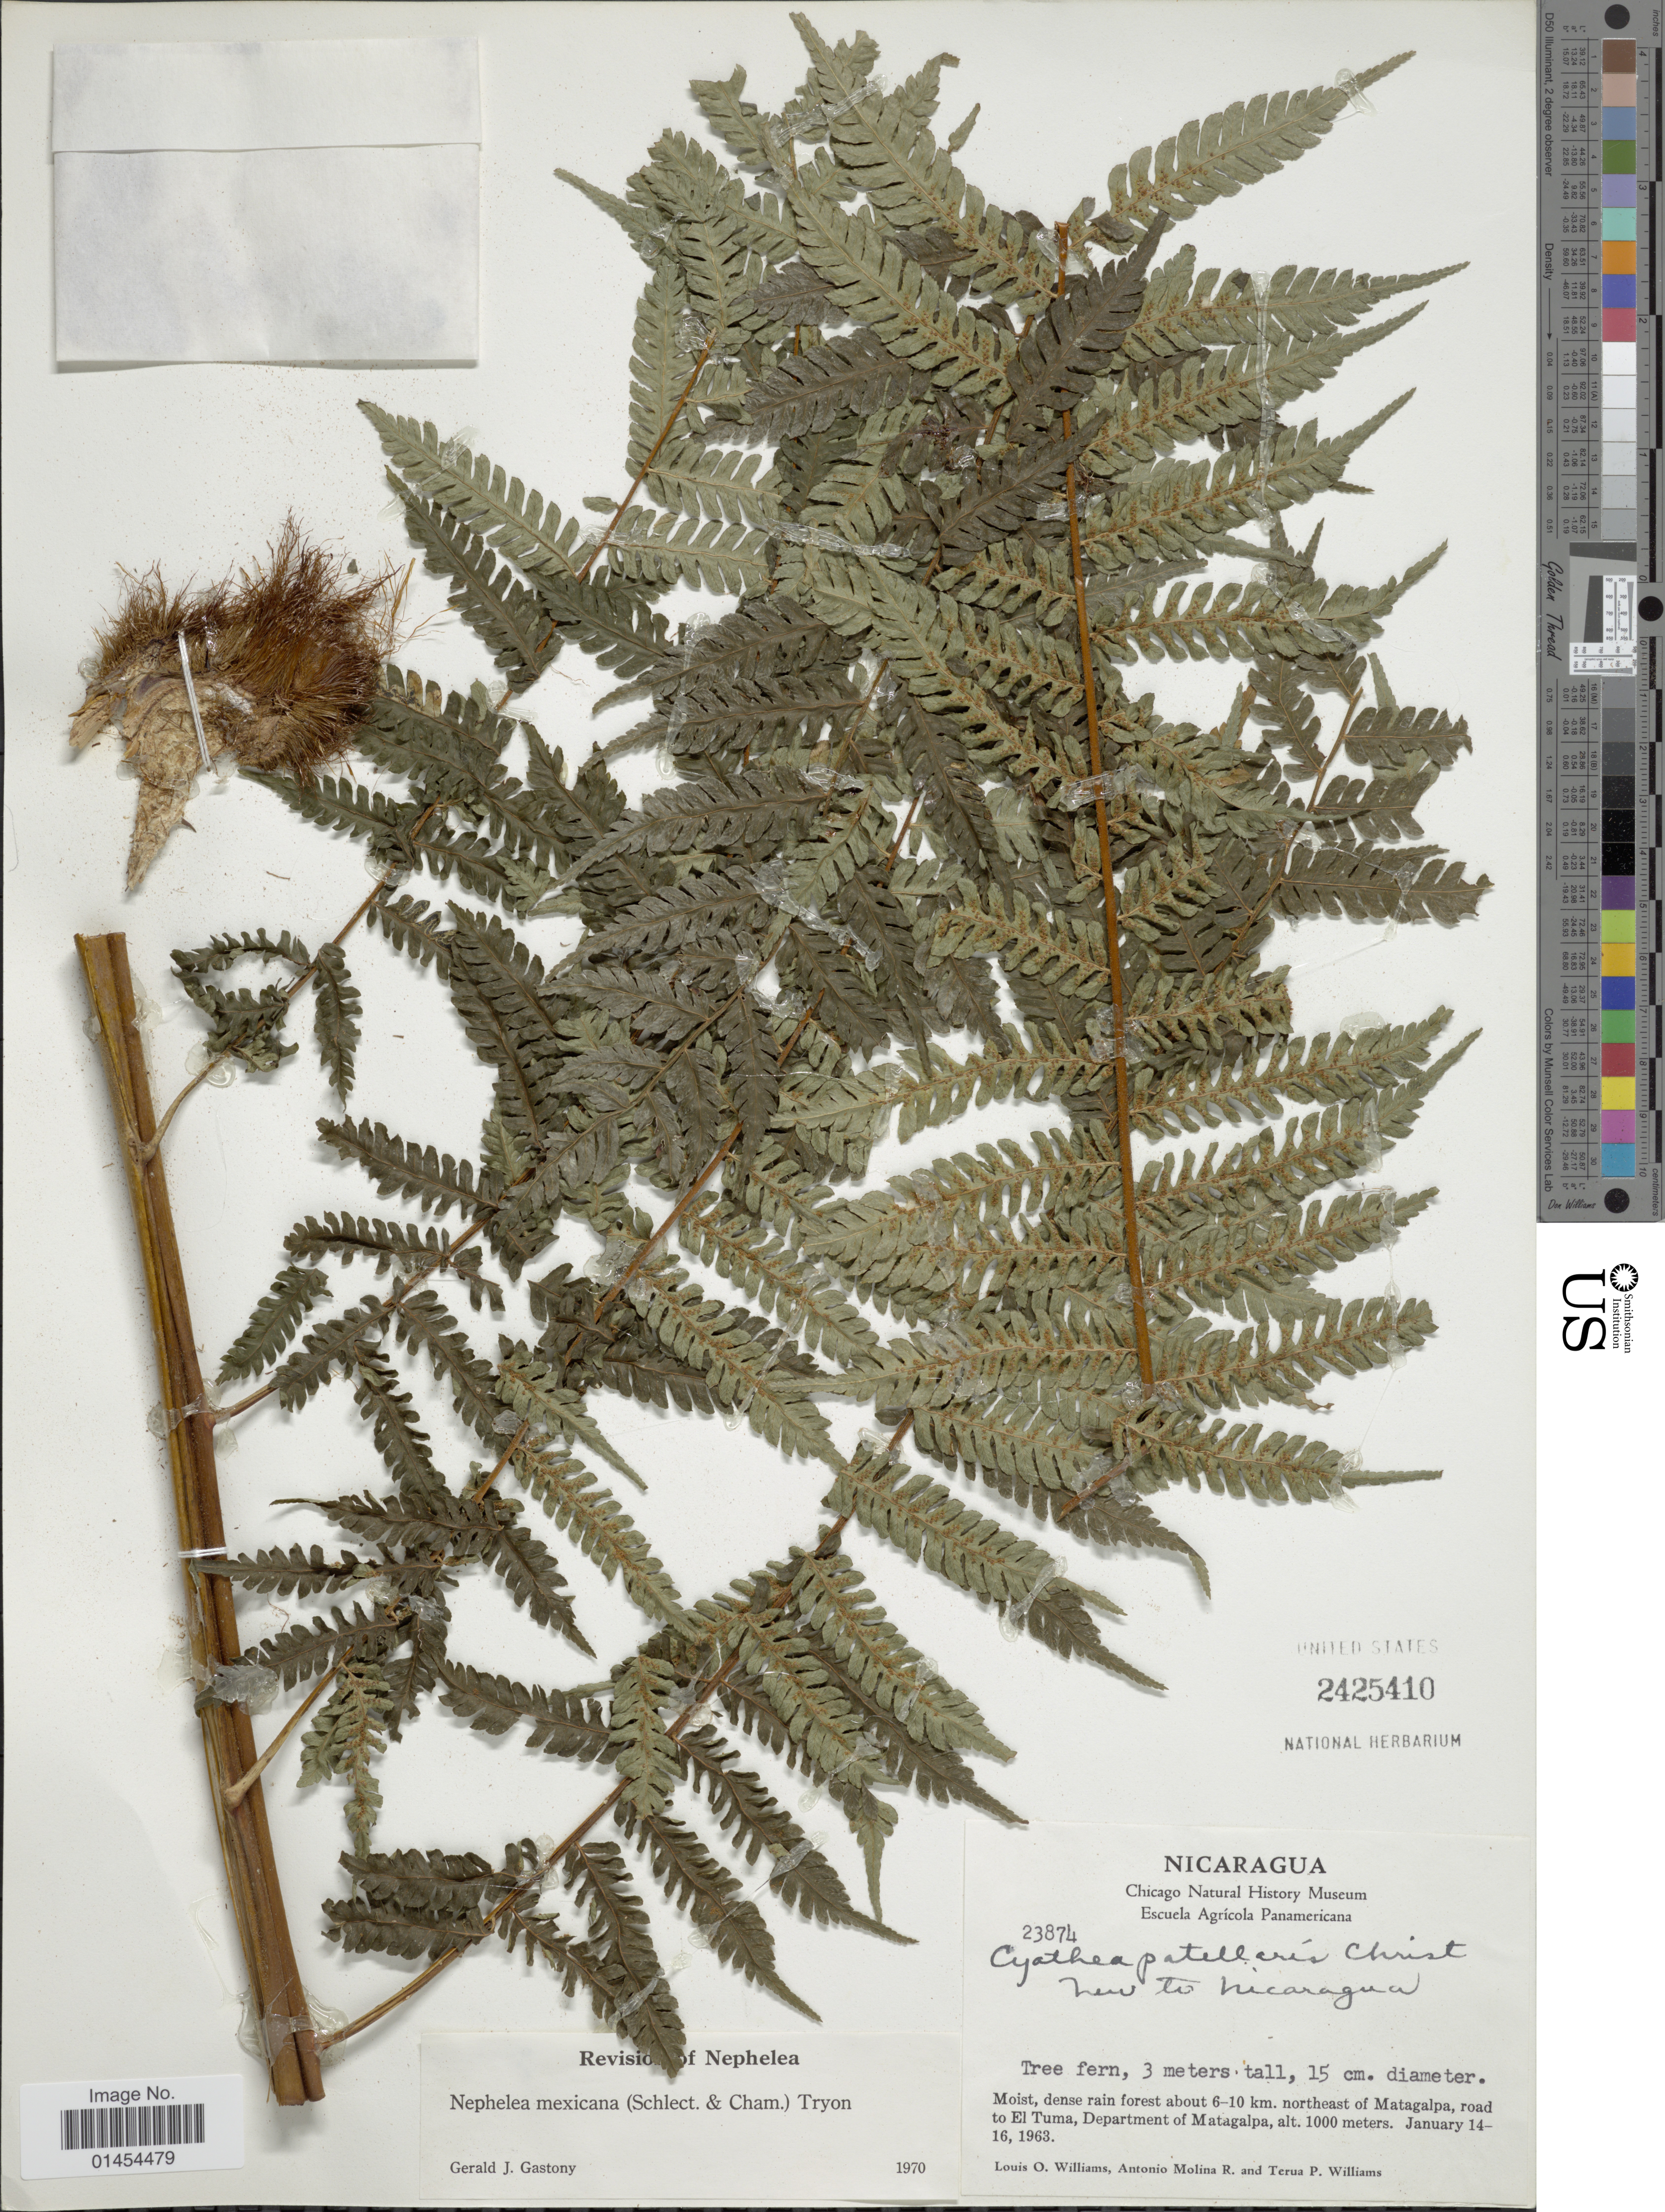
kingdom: Plantae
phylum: Tracheophyta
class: Polypodiopsida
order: Cyatheales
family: Cyatheaceae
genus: Alsophila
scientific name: Alsophila firma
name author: (Baker) D.S. Conant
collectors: L. O. Williams, A. Molina R. & T. P. Williams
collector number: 23874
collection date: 1963-01-14/1963-01-16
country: Nicaragua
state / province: Matagalpa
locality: Moist, dense rain forest about 6-10 km. northeast of Matagalpa, road to El Tuma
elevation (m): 1000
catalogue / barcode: US 2425410